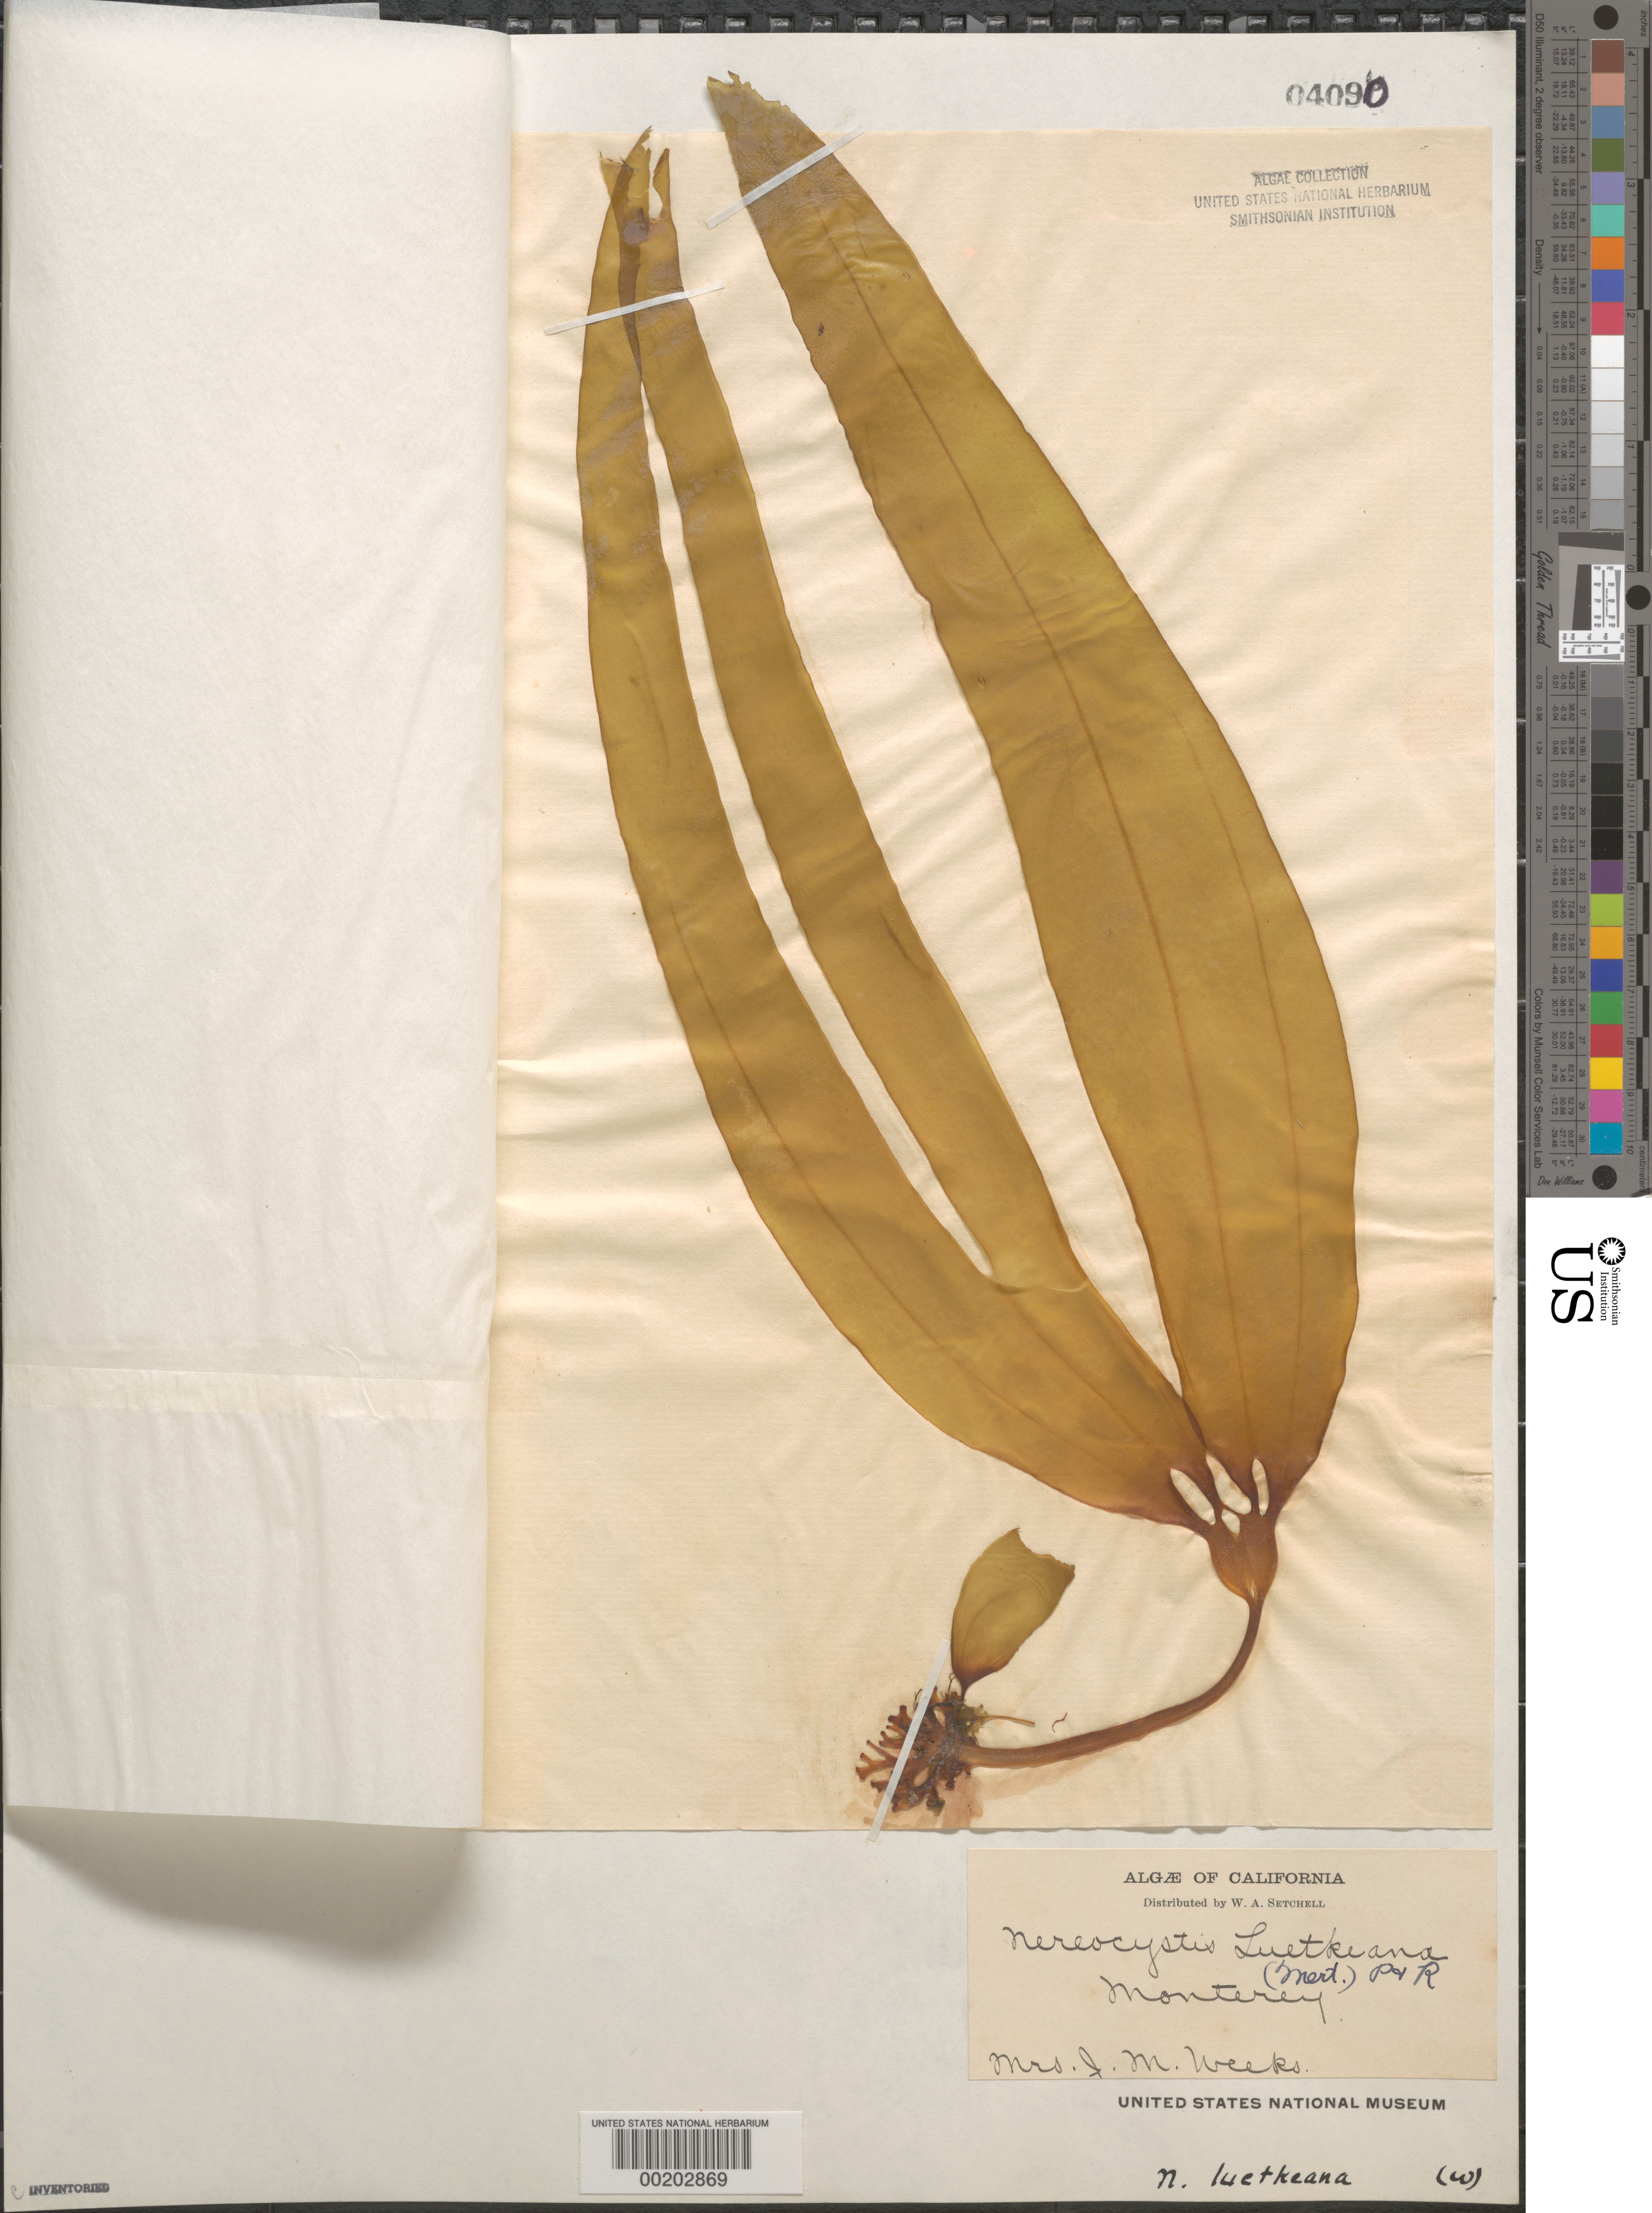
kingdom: Chromista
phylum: Ochrophyta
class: Phaeophyceae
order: Laminariales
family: Laminariaceae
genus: Nereocystis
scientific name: Nereocystis luetkeana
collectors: Mrs. J. Weeks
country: United States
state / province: California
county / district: Monterey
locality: Monterey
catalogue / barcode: US 4090